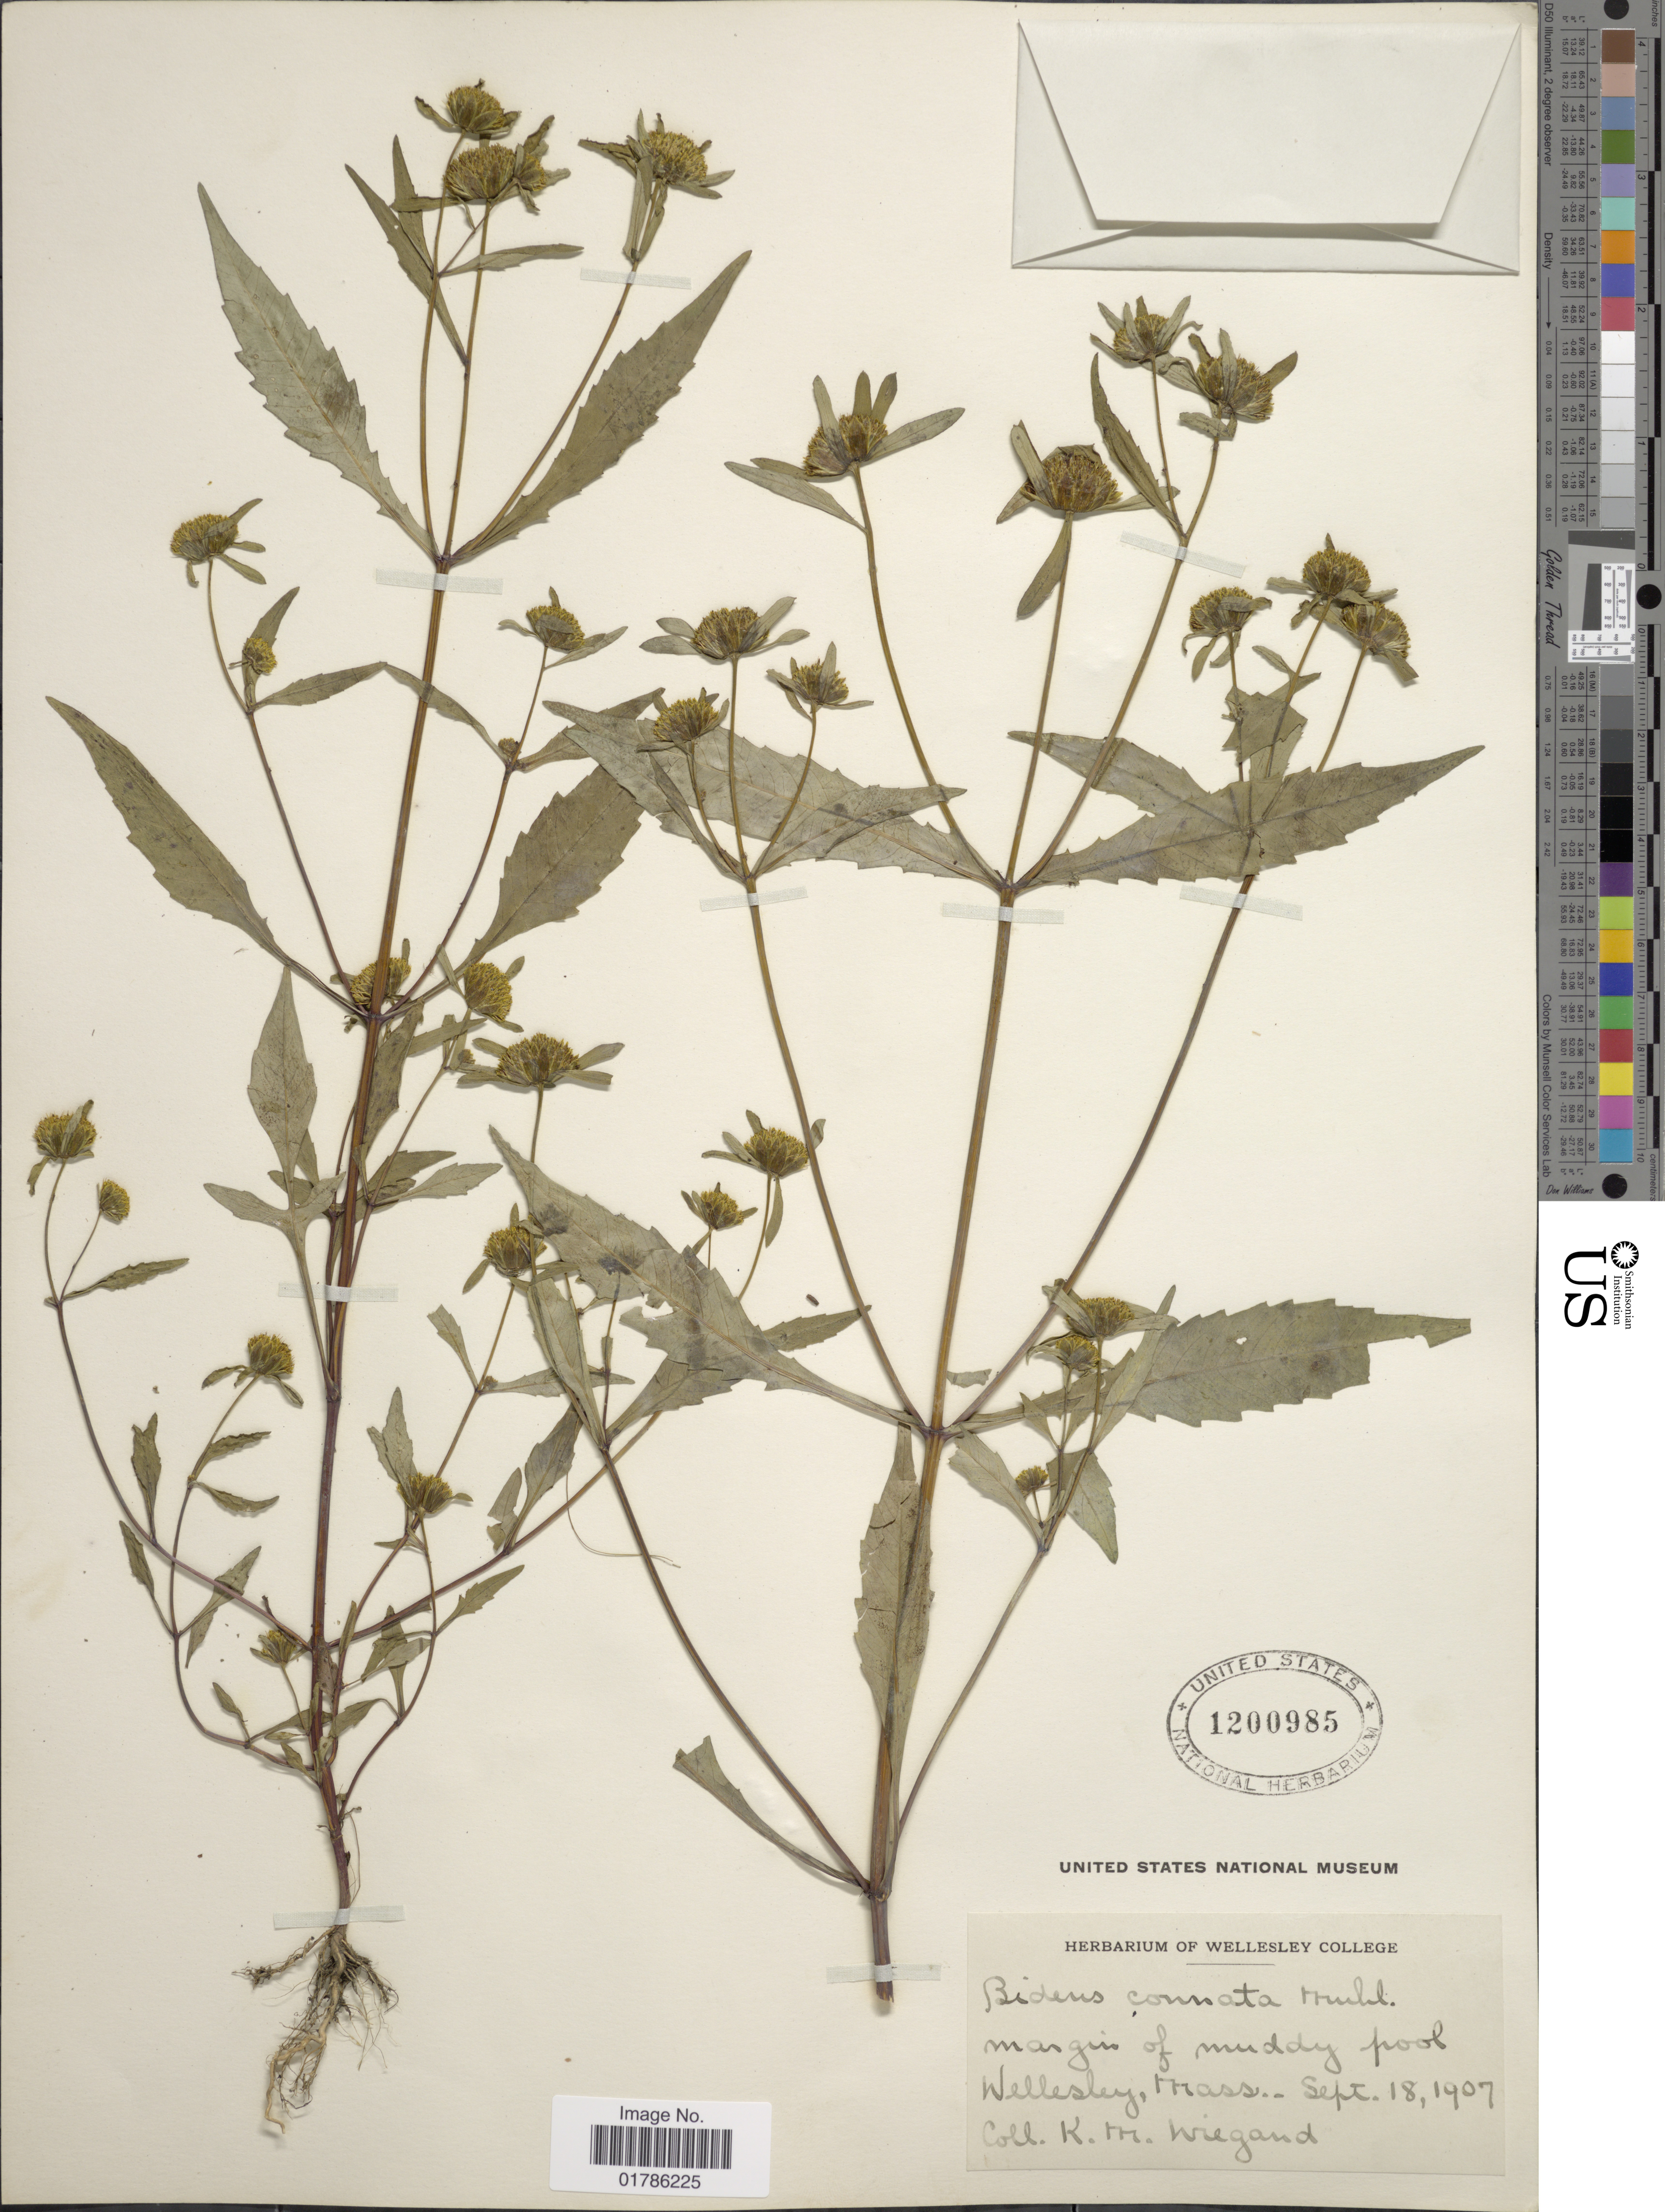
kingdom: Plantae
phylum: Tracheophyta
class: Magnoliopsida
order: Asterales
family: Asteraceae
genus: Bidens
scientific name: Bidens connata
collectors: K. M. Wiegand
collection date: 1907-09-18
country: United States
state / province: Massachusetts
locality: Margin of muddy pool Wellesley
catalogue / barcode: US 1200985